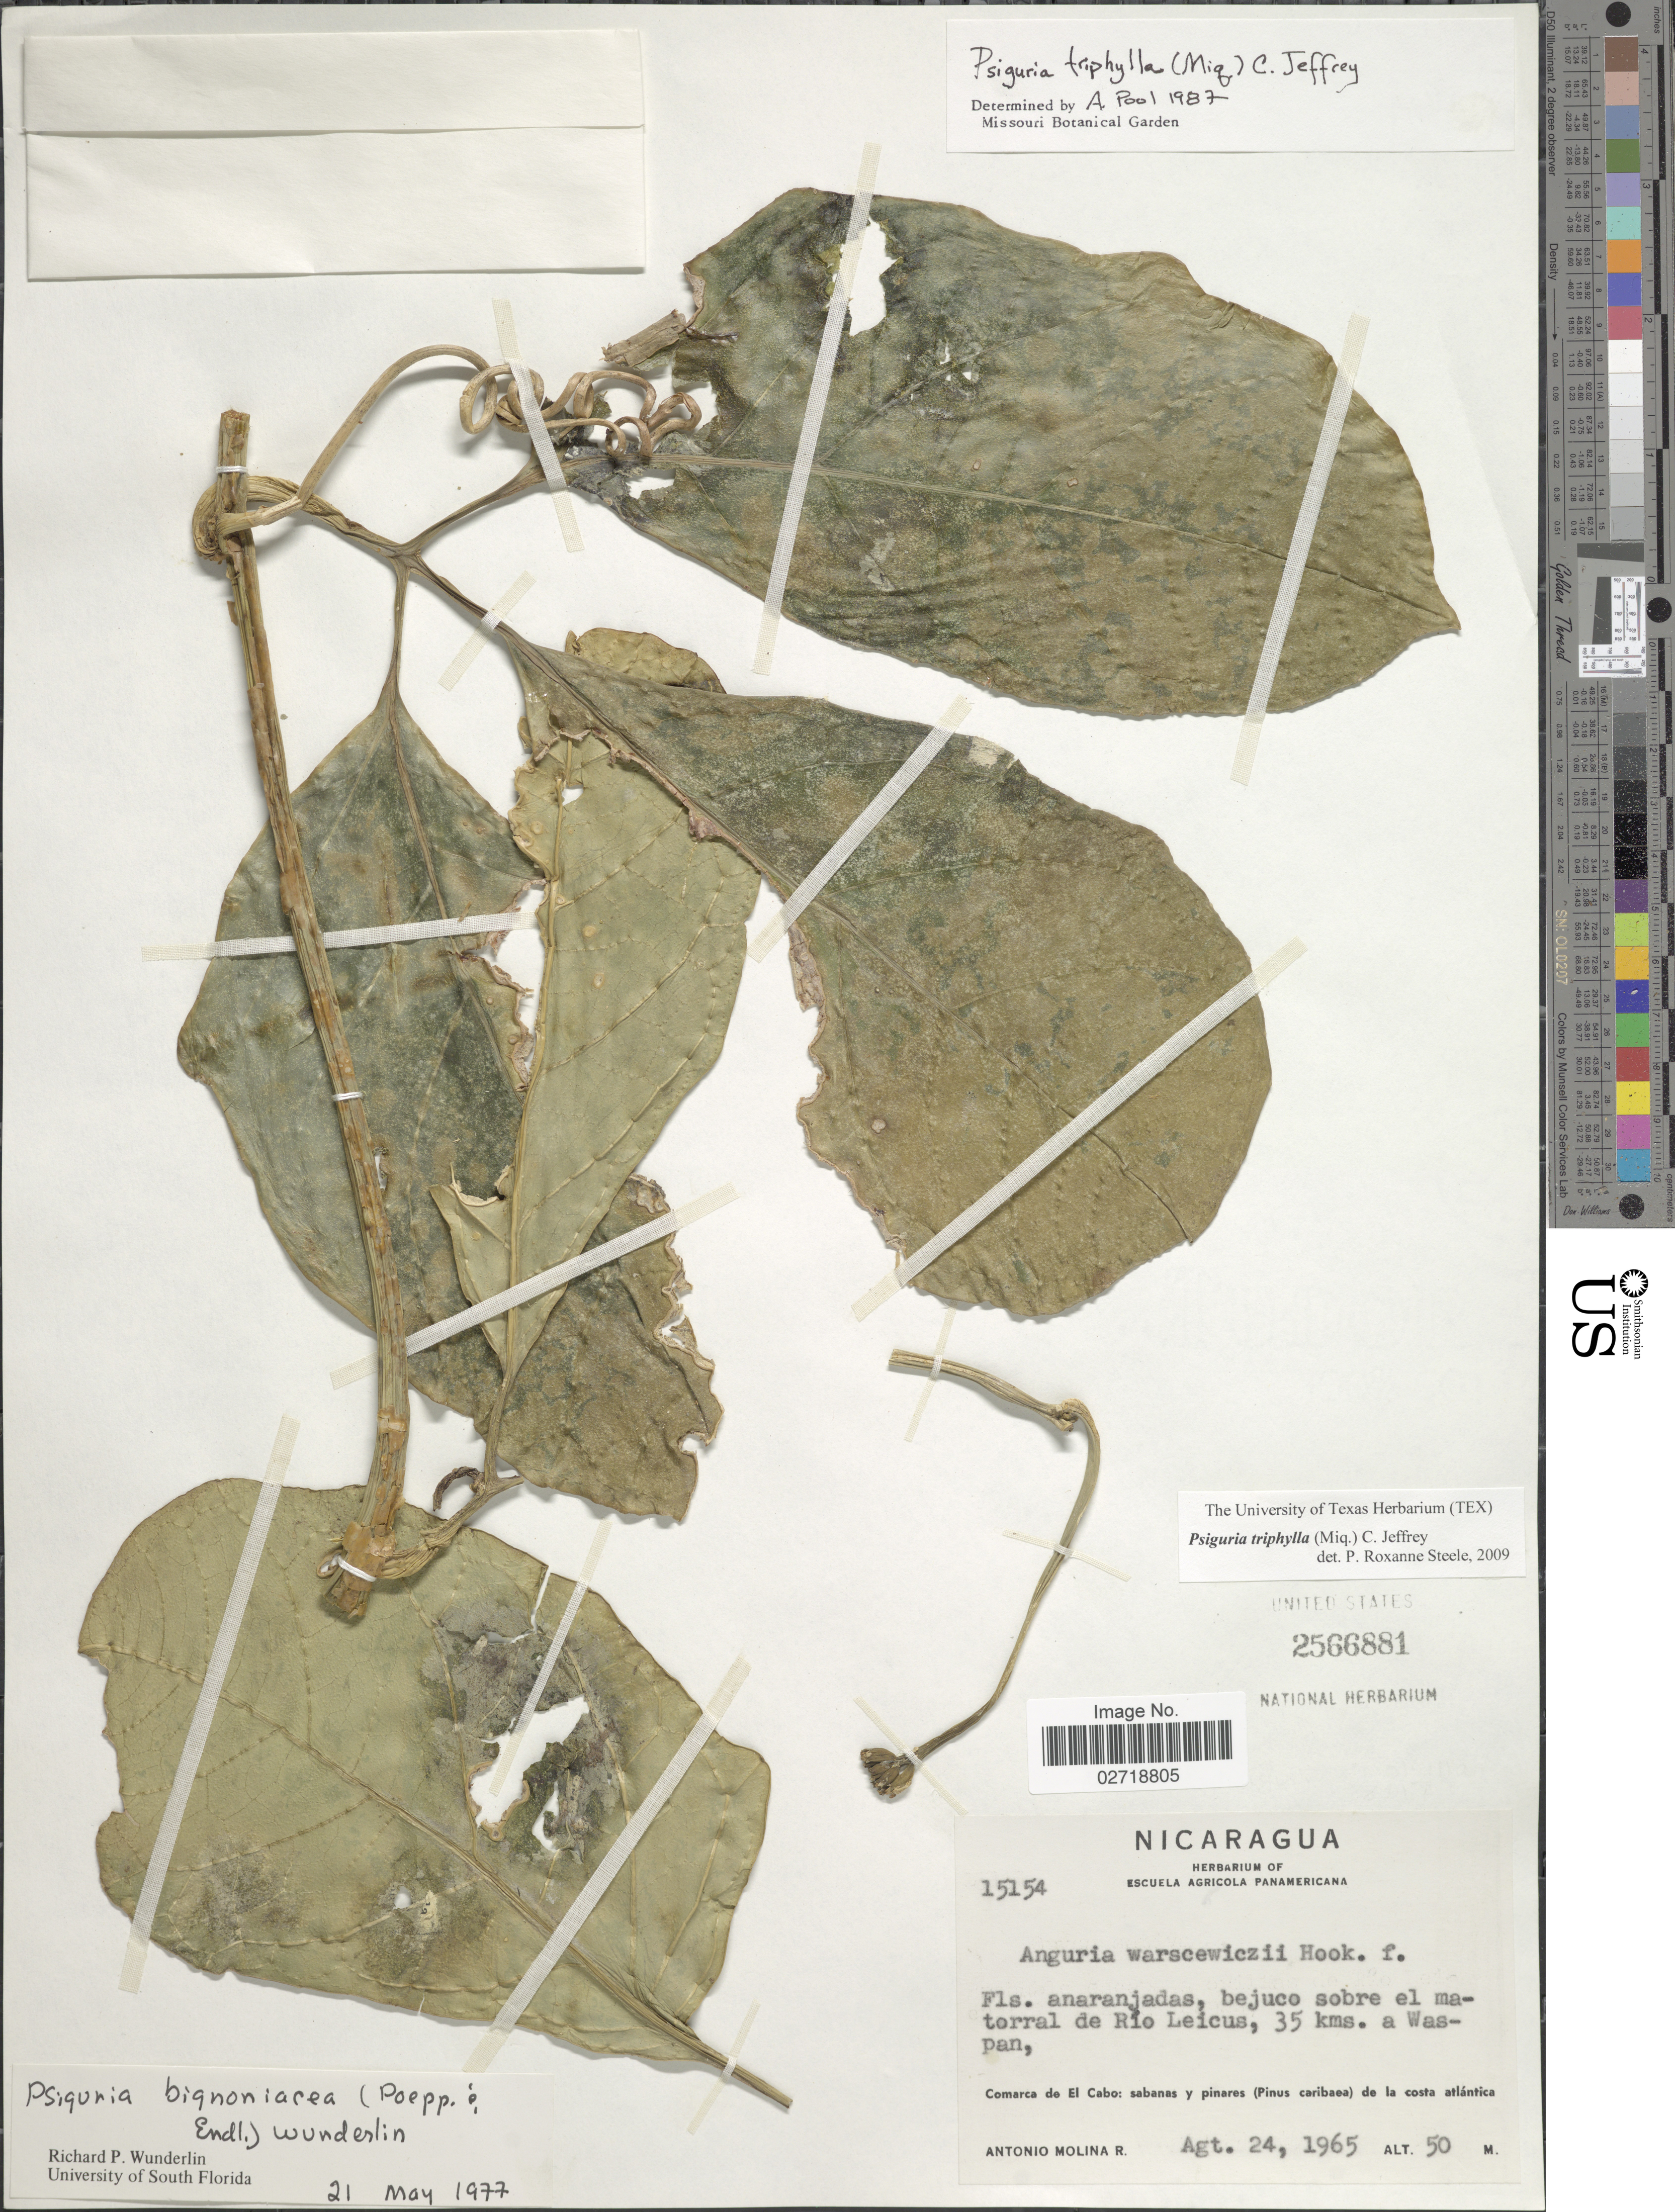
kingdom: Plantae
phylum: Tracheophyta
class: Magnoliopsida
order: Cucurbitales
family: Cucurbitaceae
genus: Psiguria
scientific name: Psiguria triphylla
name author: (Miq.) C. Jeffrey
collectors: A. Molina R.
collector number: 15154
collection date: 1965-08-24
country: Nicaragua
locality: Bejuco sobre el matorral de Rio Leicus, 35 Kms. a Waspan, Comarca de El Cabo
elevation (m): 50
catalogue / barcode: US 2566881